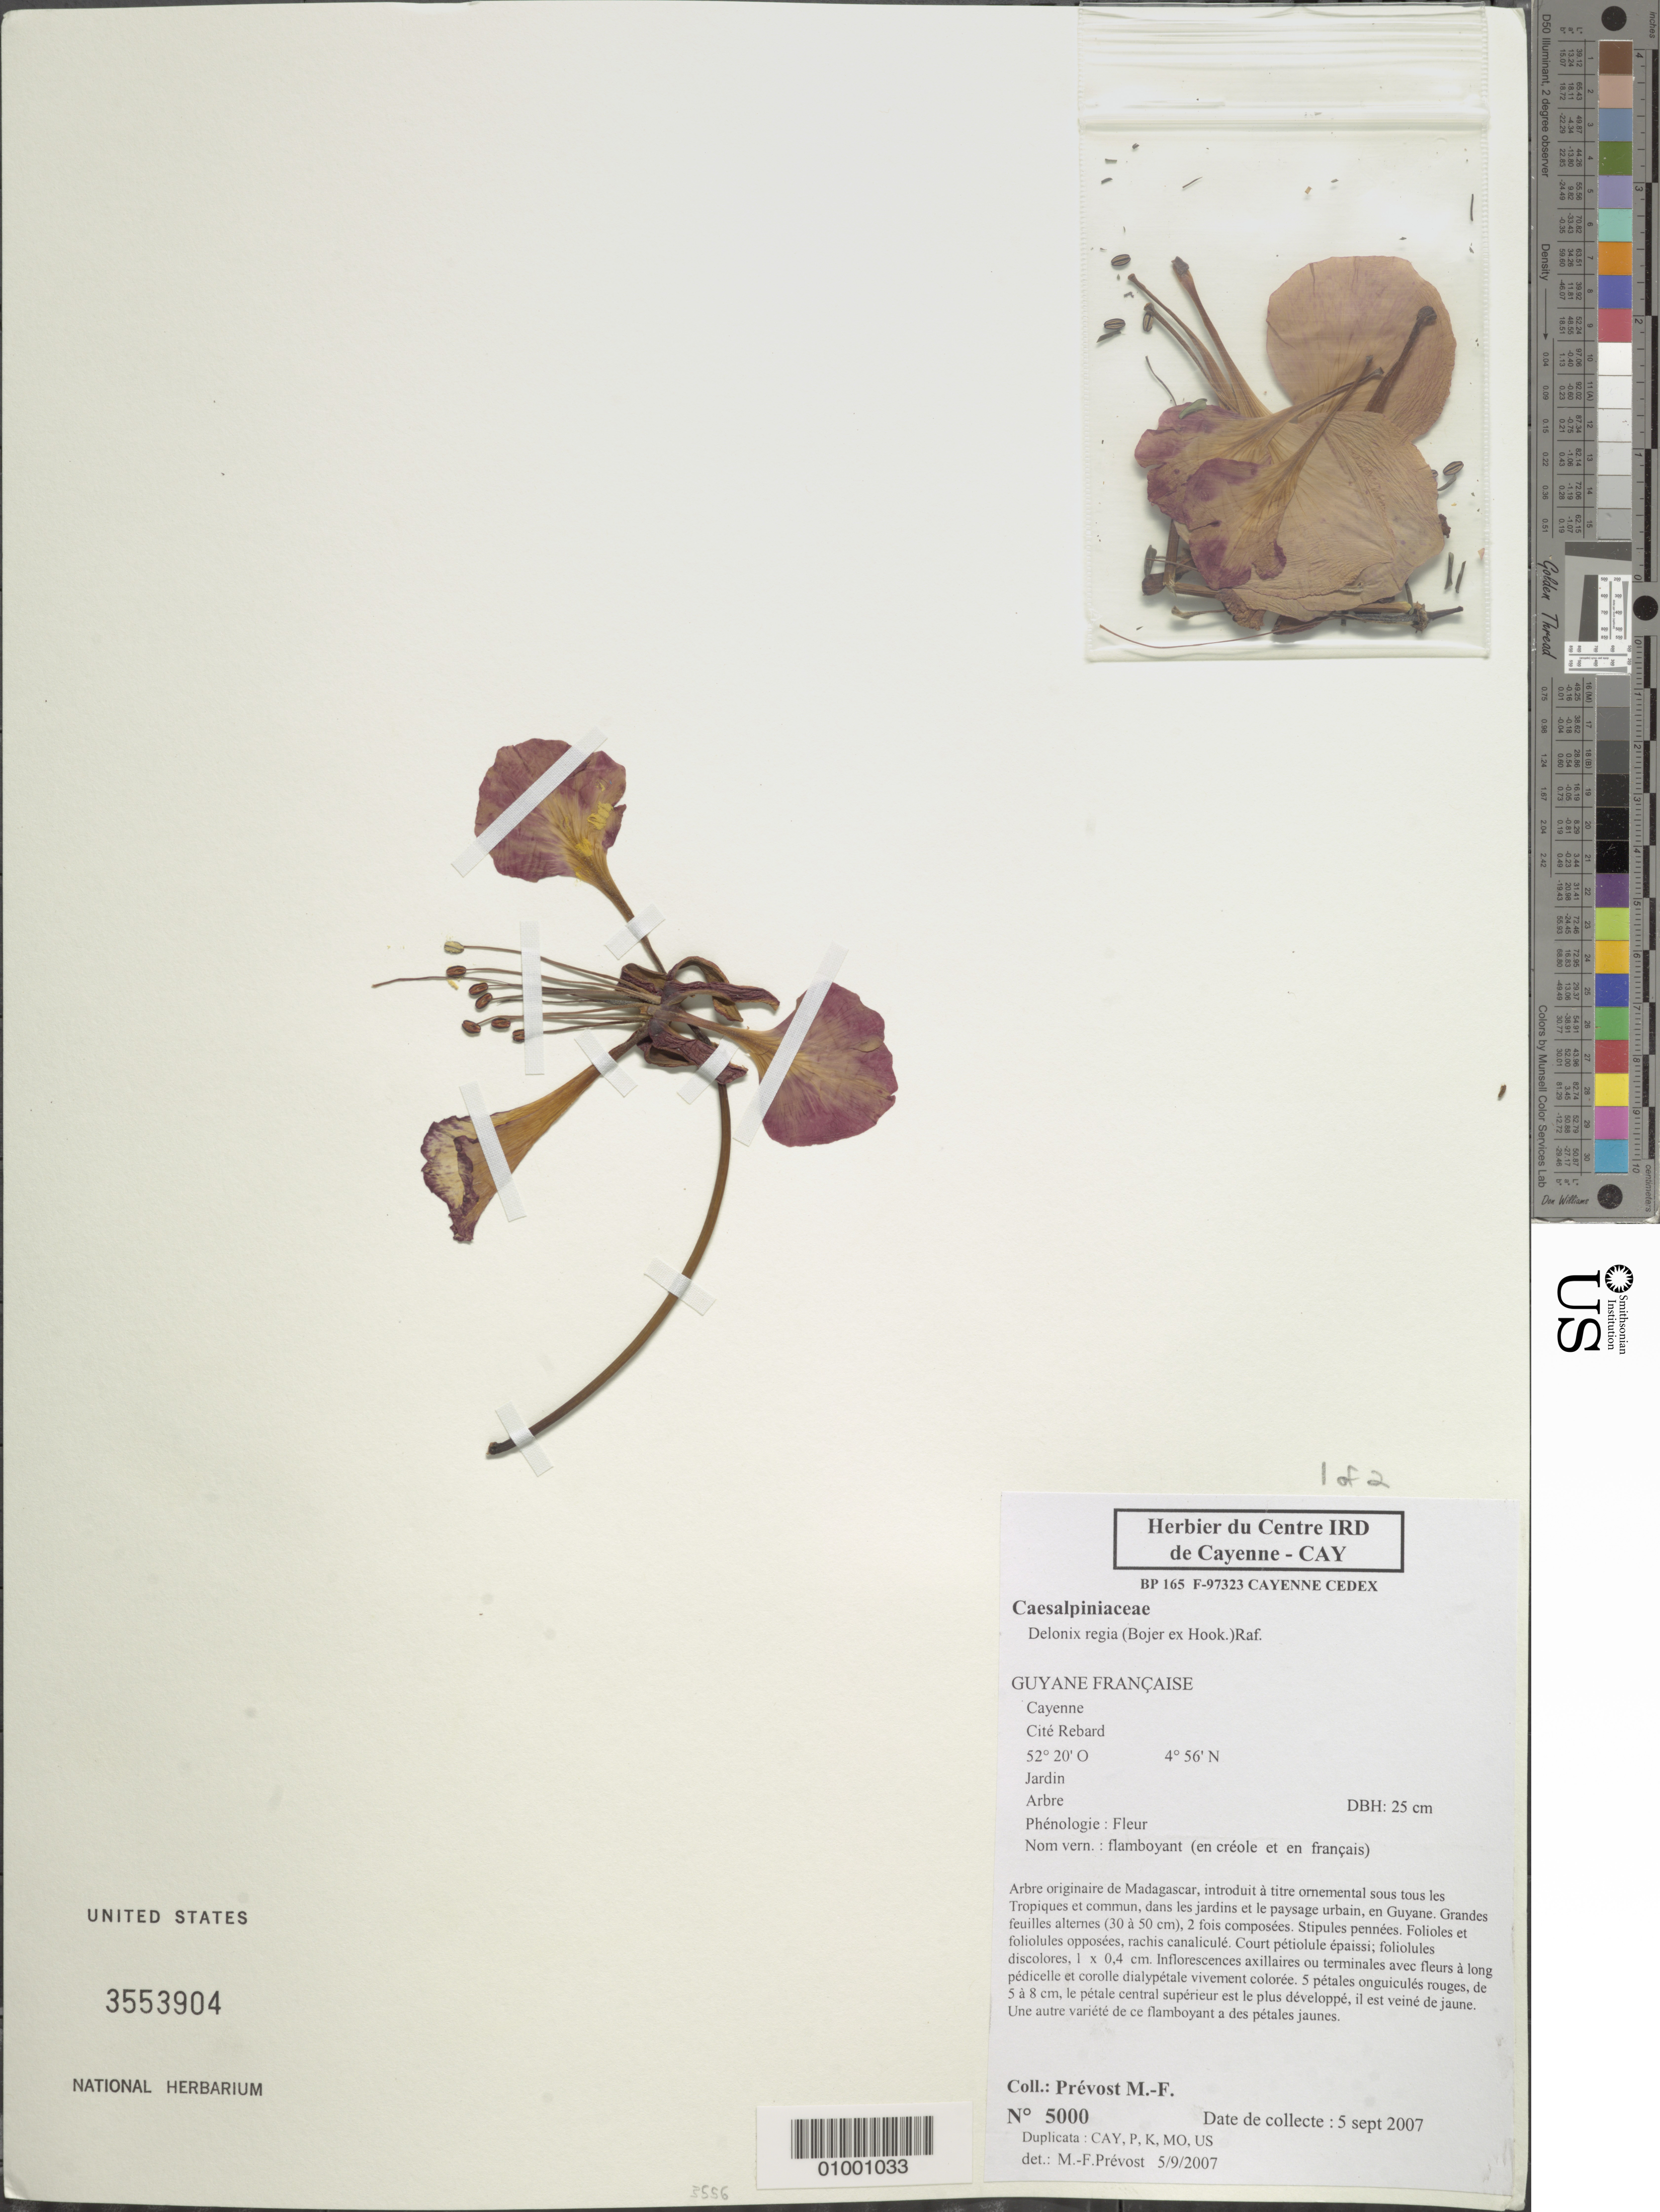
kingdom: Plantae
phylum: Tracheophyta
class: Magnoliopsida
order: Fabales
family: Fabaceae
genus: Delonix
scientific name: Delonix regia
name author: (Bojer ex Hook.) Raf.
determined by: Prévost, M.-F.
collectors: M.-F. Prévost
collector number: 5000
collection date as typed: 5-Sep-07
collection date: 2007-09-05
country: French Guiana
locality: Cayenne, Cité Rebard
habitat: Jardin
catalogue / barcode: US 3553904